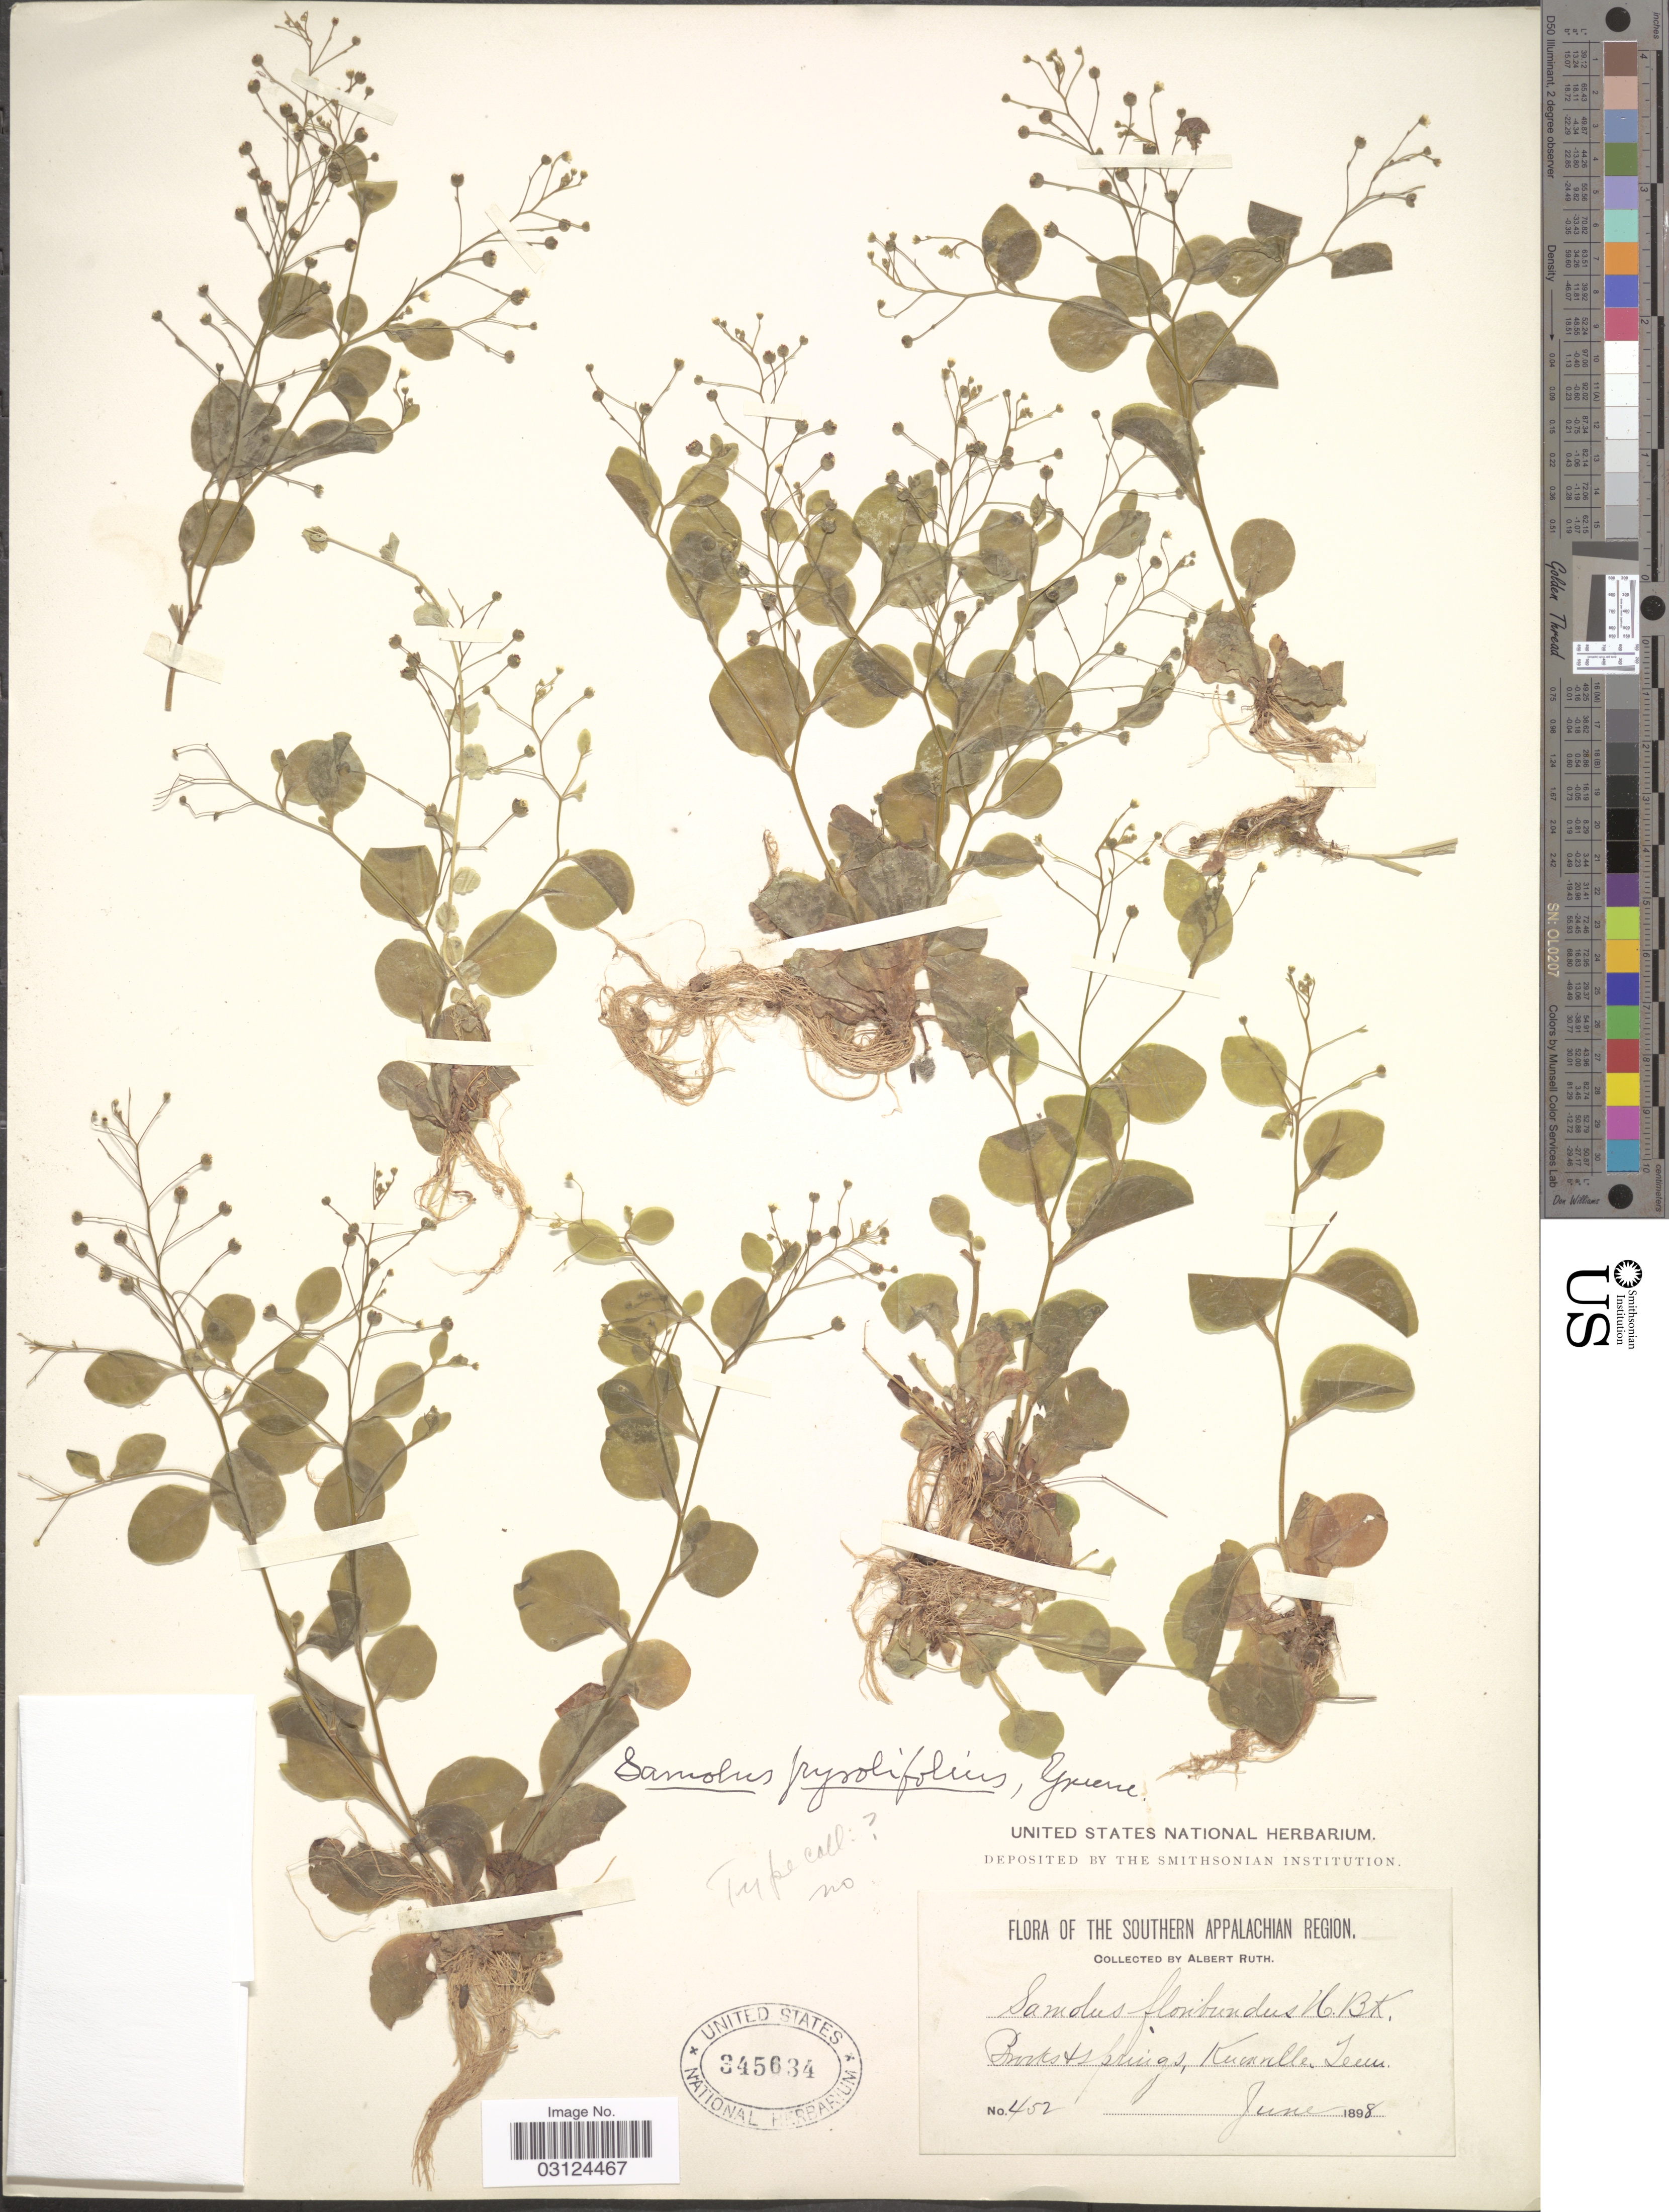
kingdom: Plantae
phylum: Tracheophyta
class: Magnoliopsida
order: Ericales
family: Primulaceae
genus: Samolus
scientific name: Samolus parviflorus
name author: Raf.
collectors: A. Ruth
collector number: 452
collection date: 1898-06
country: United States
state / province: Tennessee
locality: The Southern Appalachian Region, Books & Springs, Knoxville, Tenn.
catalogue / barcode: US 345634